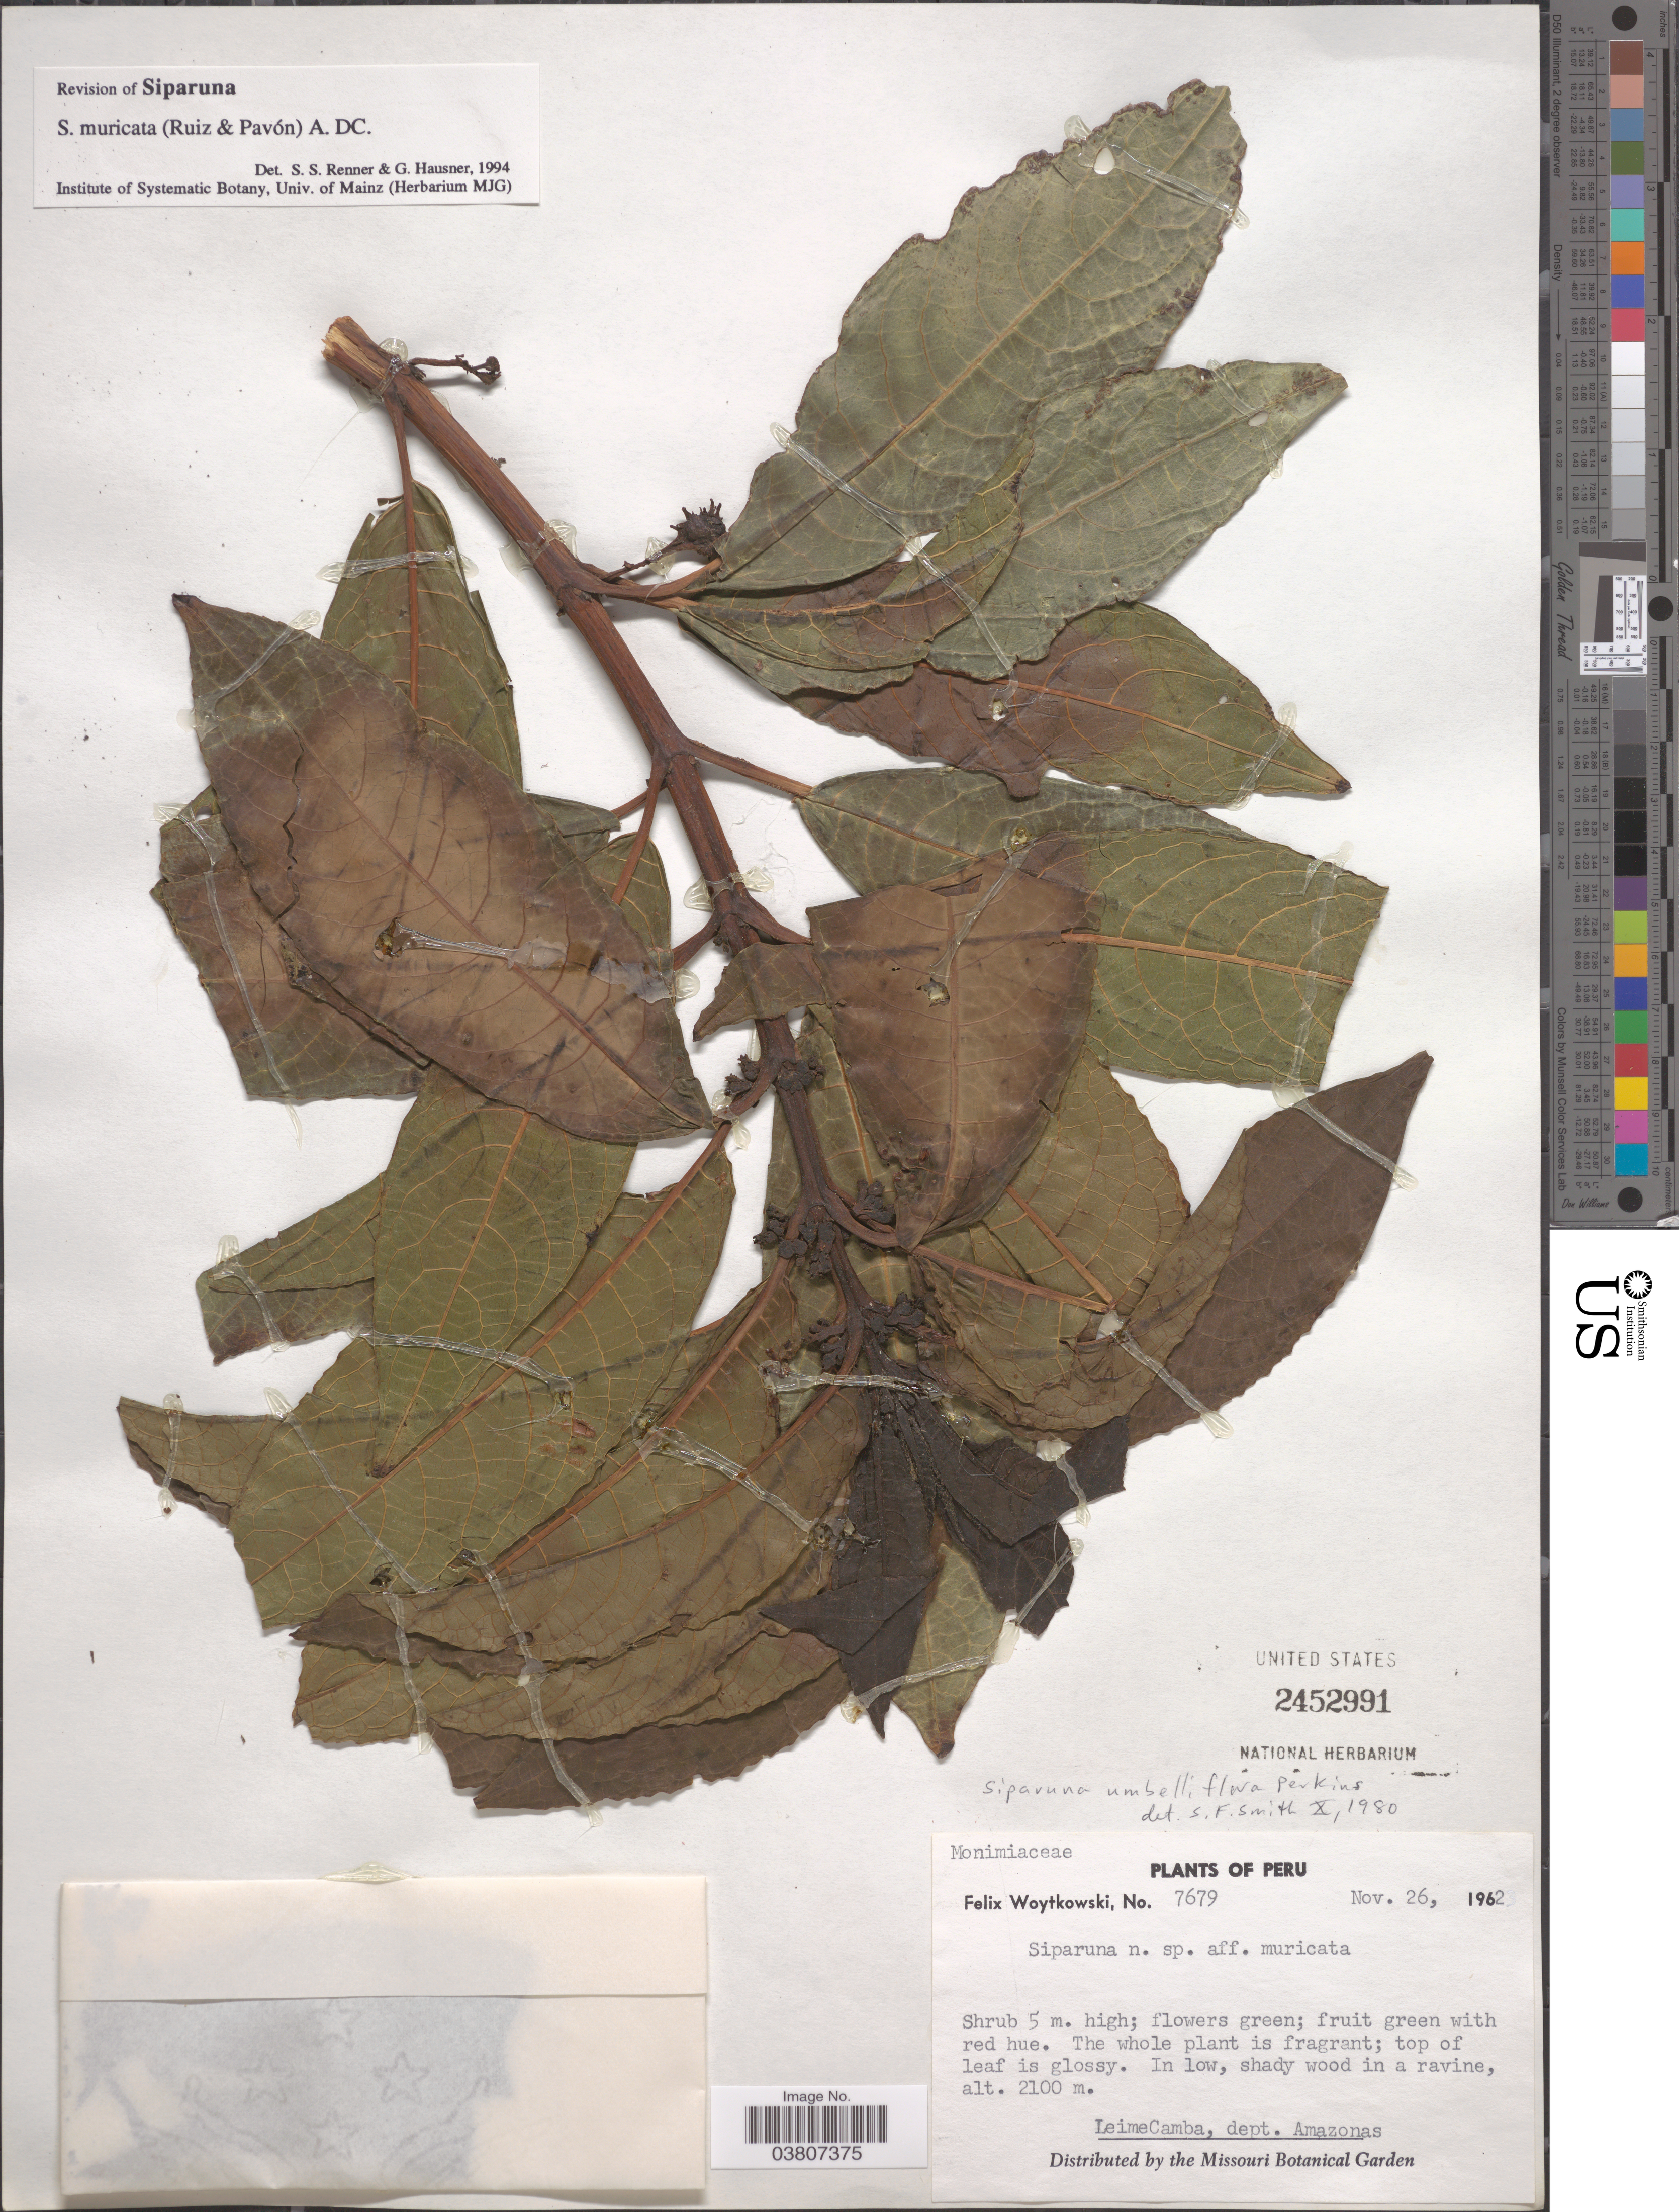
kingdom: Plantae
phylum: Tracheophyta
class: Magnoliopsida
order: Laurales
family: Siparunaceae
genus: Siparuna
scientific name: Siparuna muricata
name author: (Ruiz & Pav.) A. DC.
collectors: F. Woytkowski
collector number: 7679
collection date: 1962-11-26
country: Peru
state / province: Amazonas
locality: In a ravine. LeimeCamba, dept. Amazonas.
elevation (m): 2100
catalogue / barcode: US 2452991